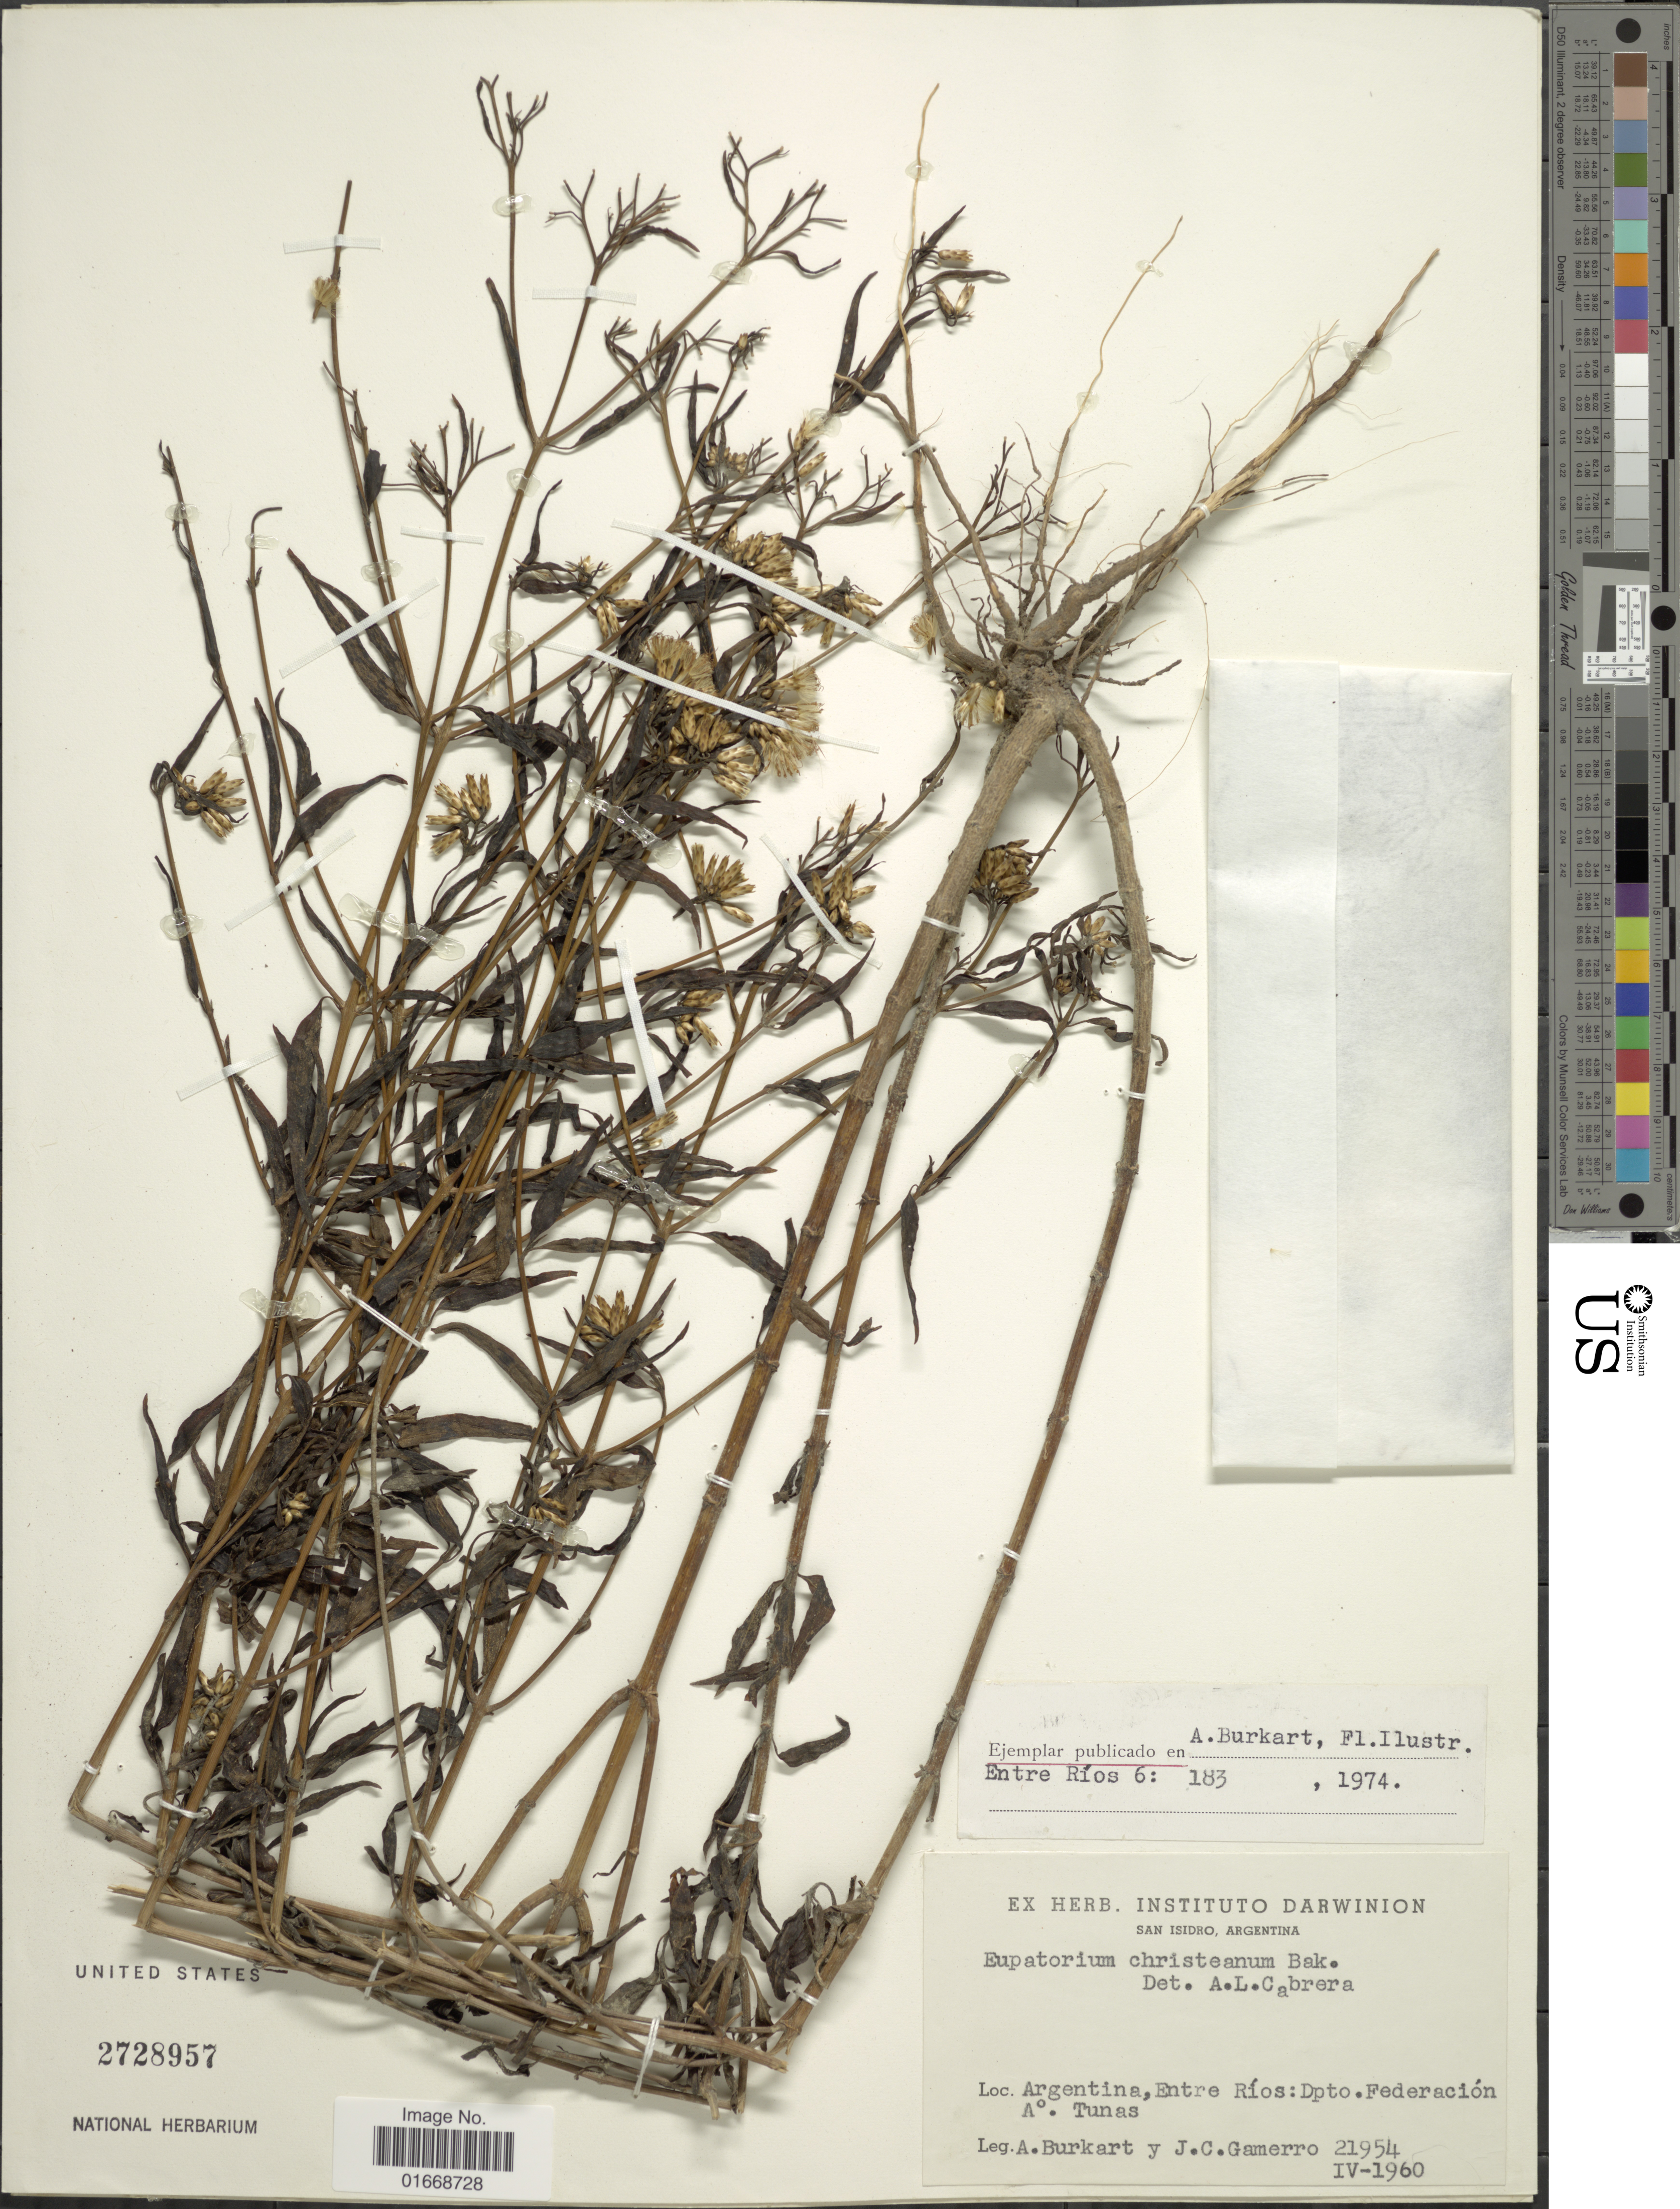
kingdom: Plantae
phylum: Tracheophyta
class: Magnoliopsida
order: Asterales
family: Asteraceae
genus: Chromolaena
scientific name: Chromolaena christieana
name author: (Baker) R.M. King & H. Rob.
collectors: A. E. Burkart & J. Gamerro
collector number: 21954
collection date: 1960-04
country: Argentina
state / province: Entre Rios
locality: San Isidro, Argentina, Entre Rios: Dpto. Federacion A. Tunas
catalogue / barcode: US 2728957